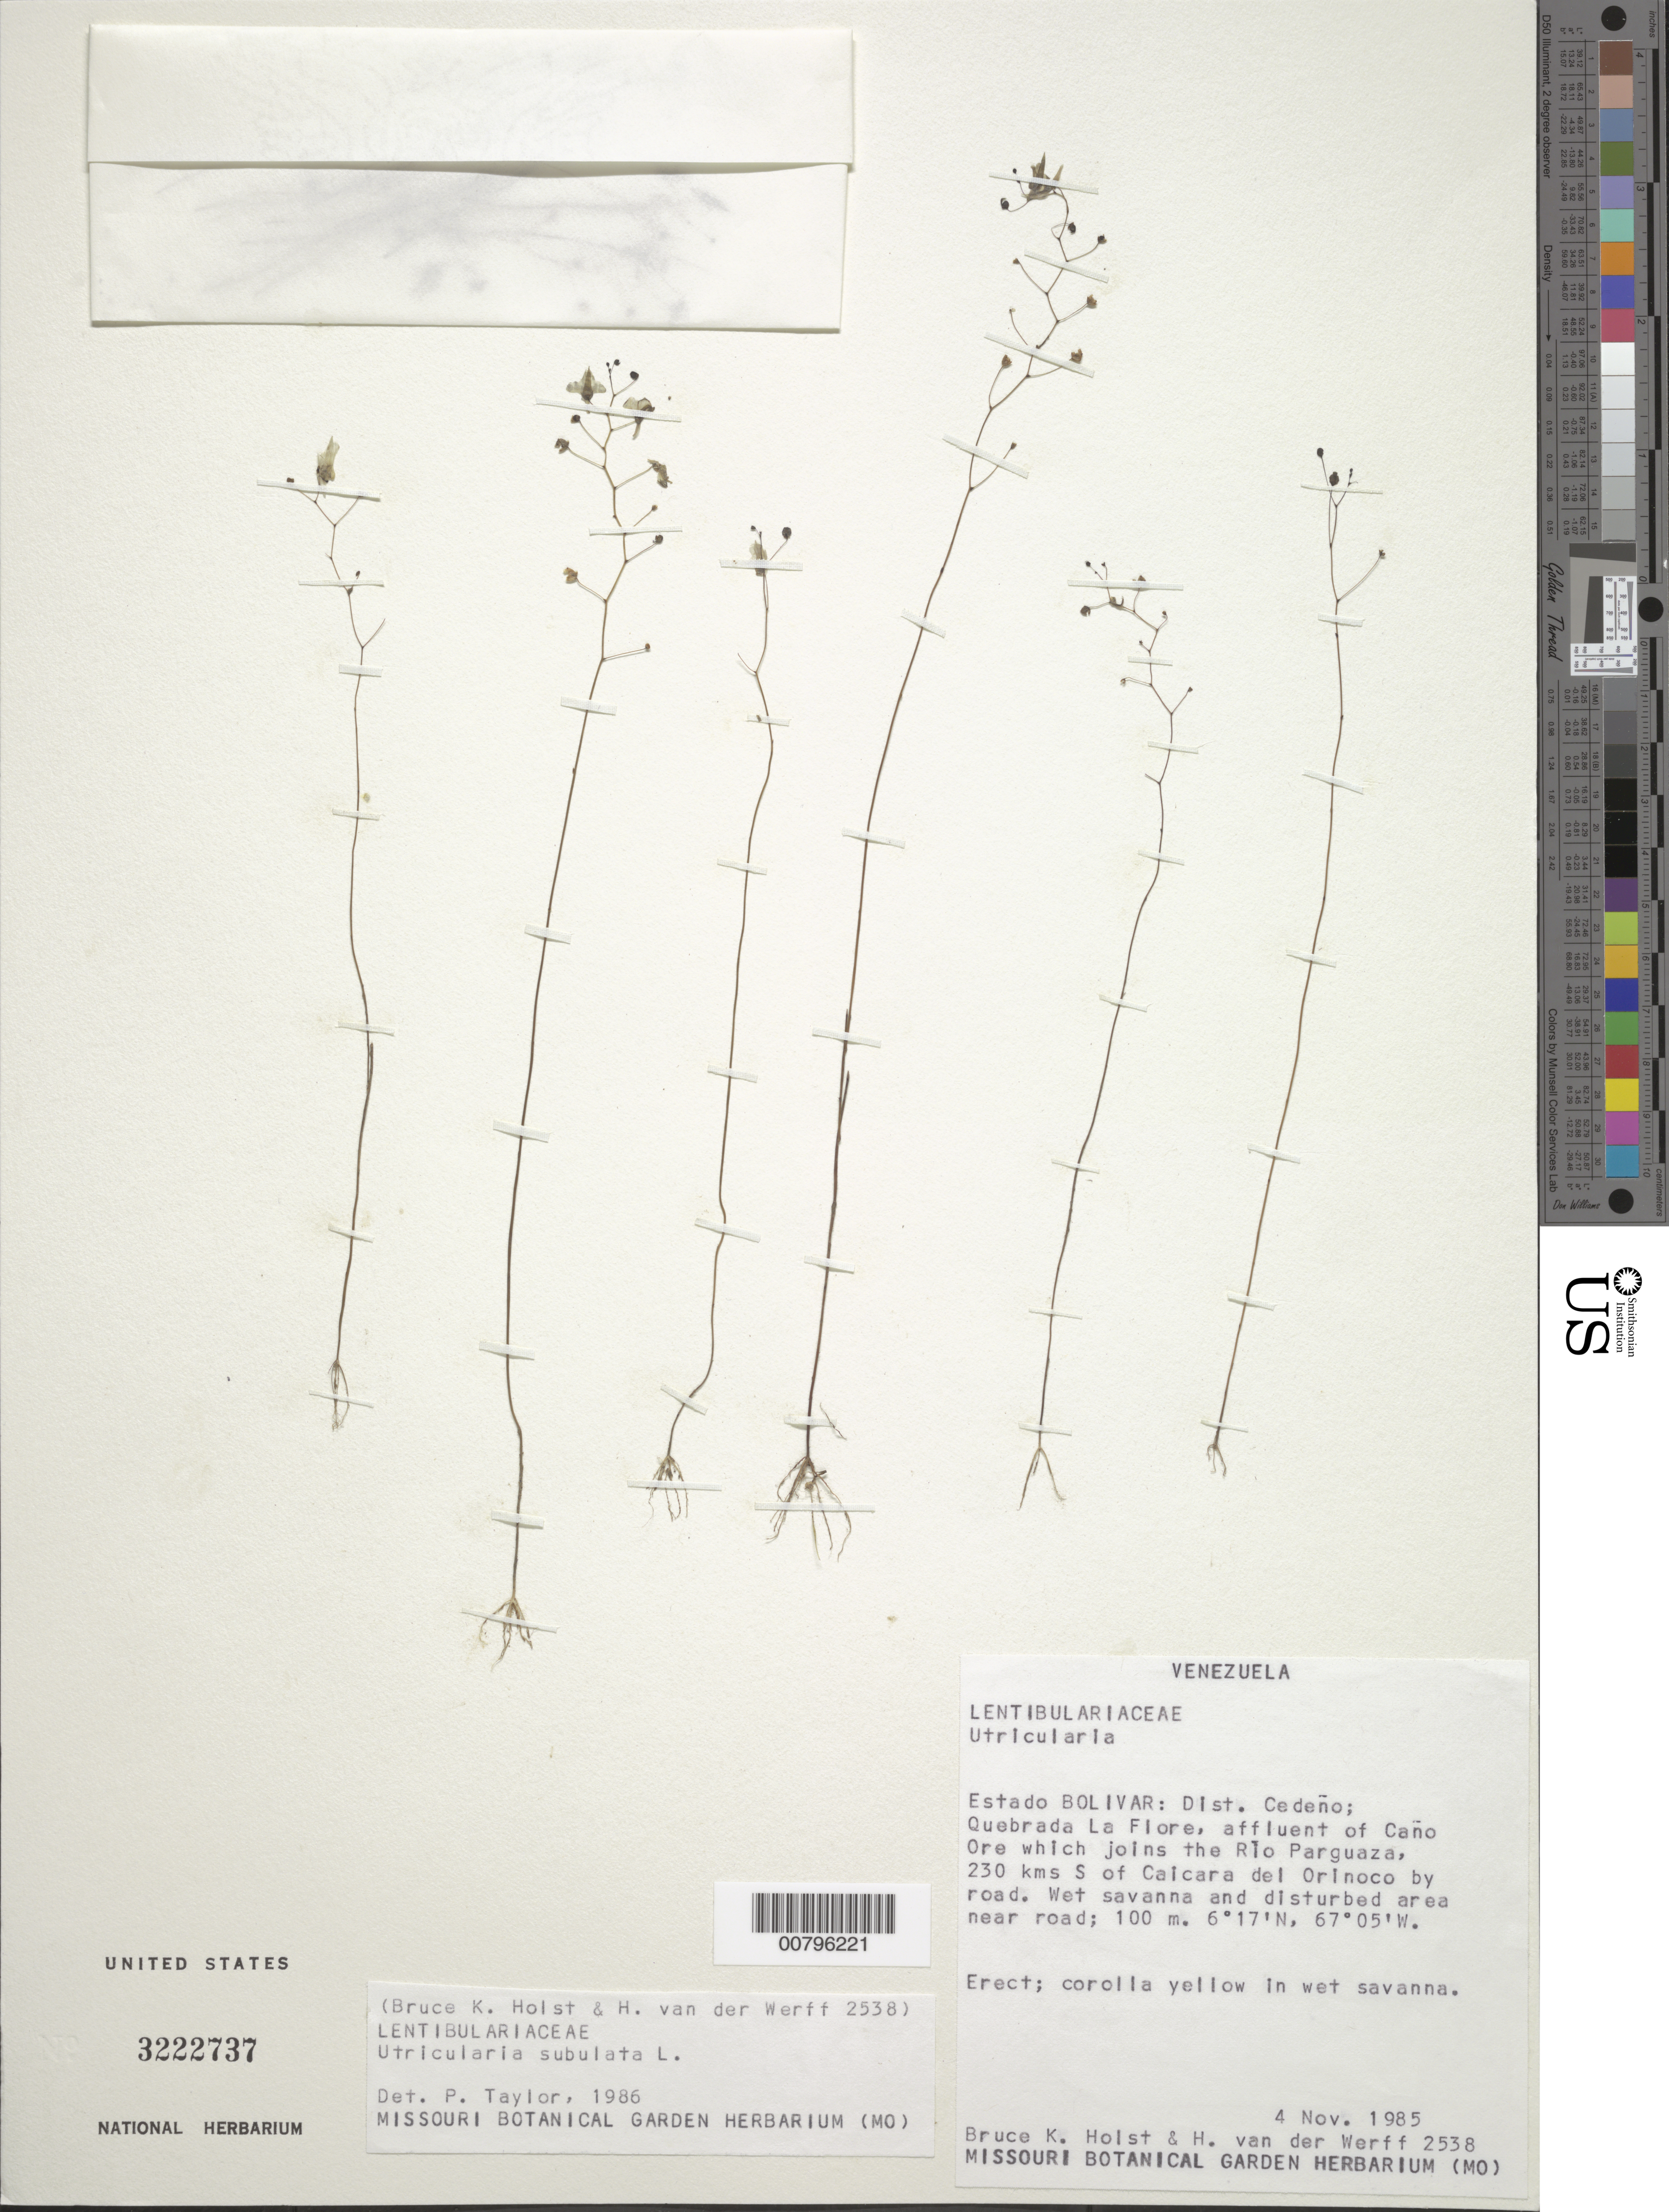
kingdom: Plantae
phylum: Tracheophyta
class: Magnoliopsida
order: Lamiales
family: Lentibulariaceae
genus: Utricularia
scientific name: Utricularia subulata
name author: L.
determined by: Taylor, P.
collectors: B. Holst & H. van der Werff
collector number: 2538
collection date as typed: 4-Nov-85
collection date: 1985-11-04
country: Venezuela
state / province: Bolívar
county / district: Cedeño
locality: Quebrada La Flore, affluent of Caño Ore which joins the Rio Parguaza, 230 km S of Calcers del Orinico.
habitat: Wet savanna and disturbed area near road.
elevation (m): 100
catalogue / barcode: US 3222737